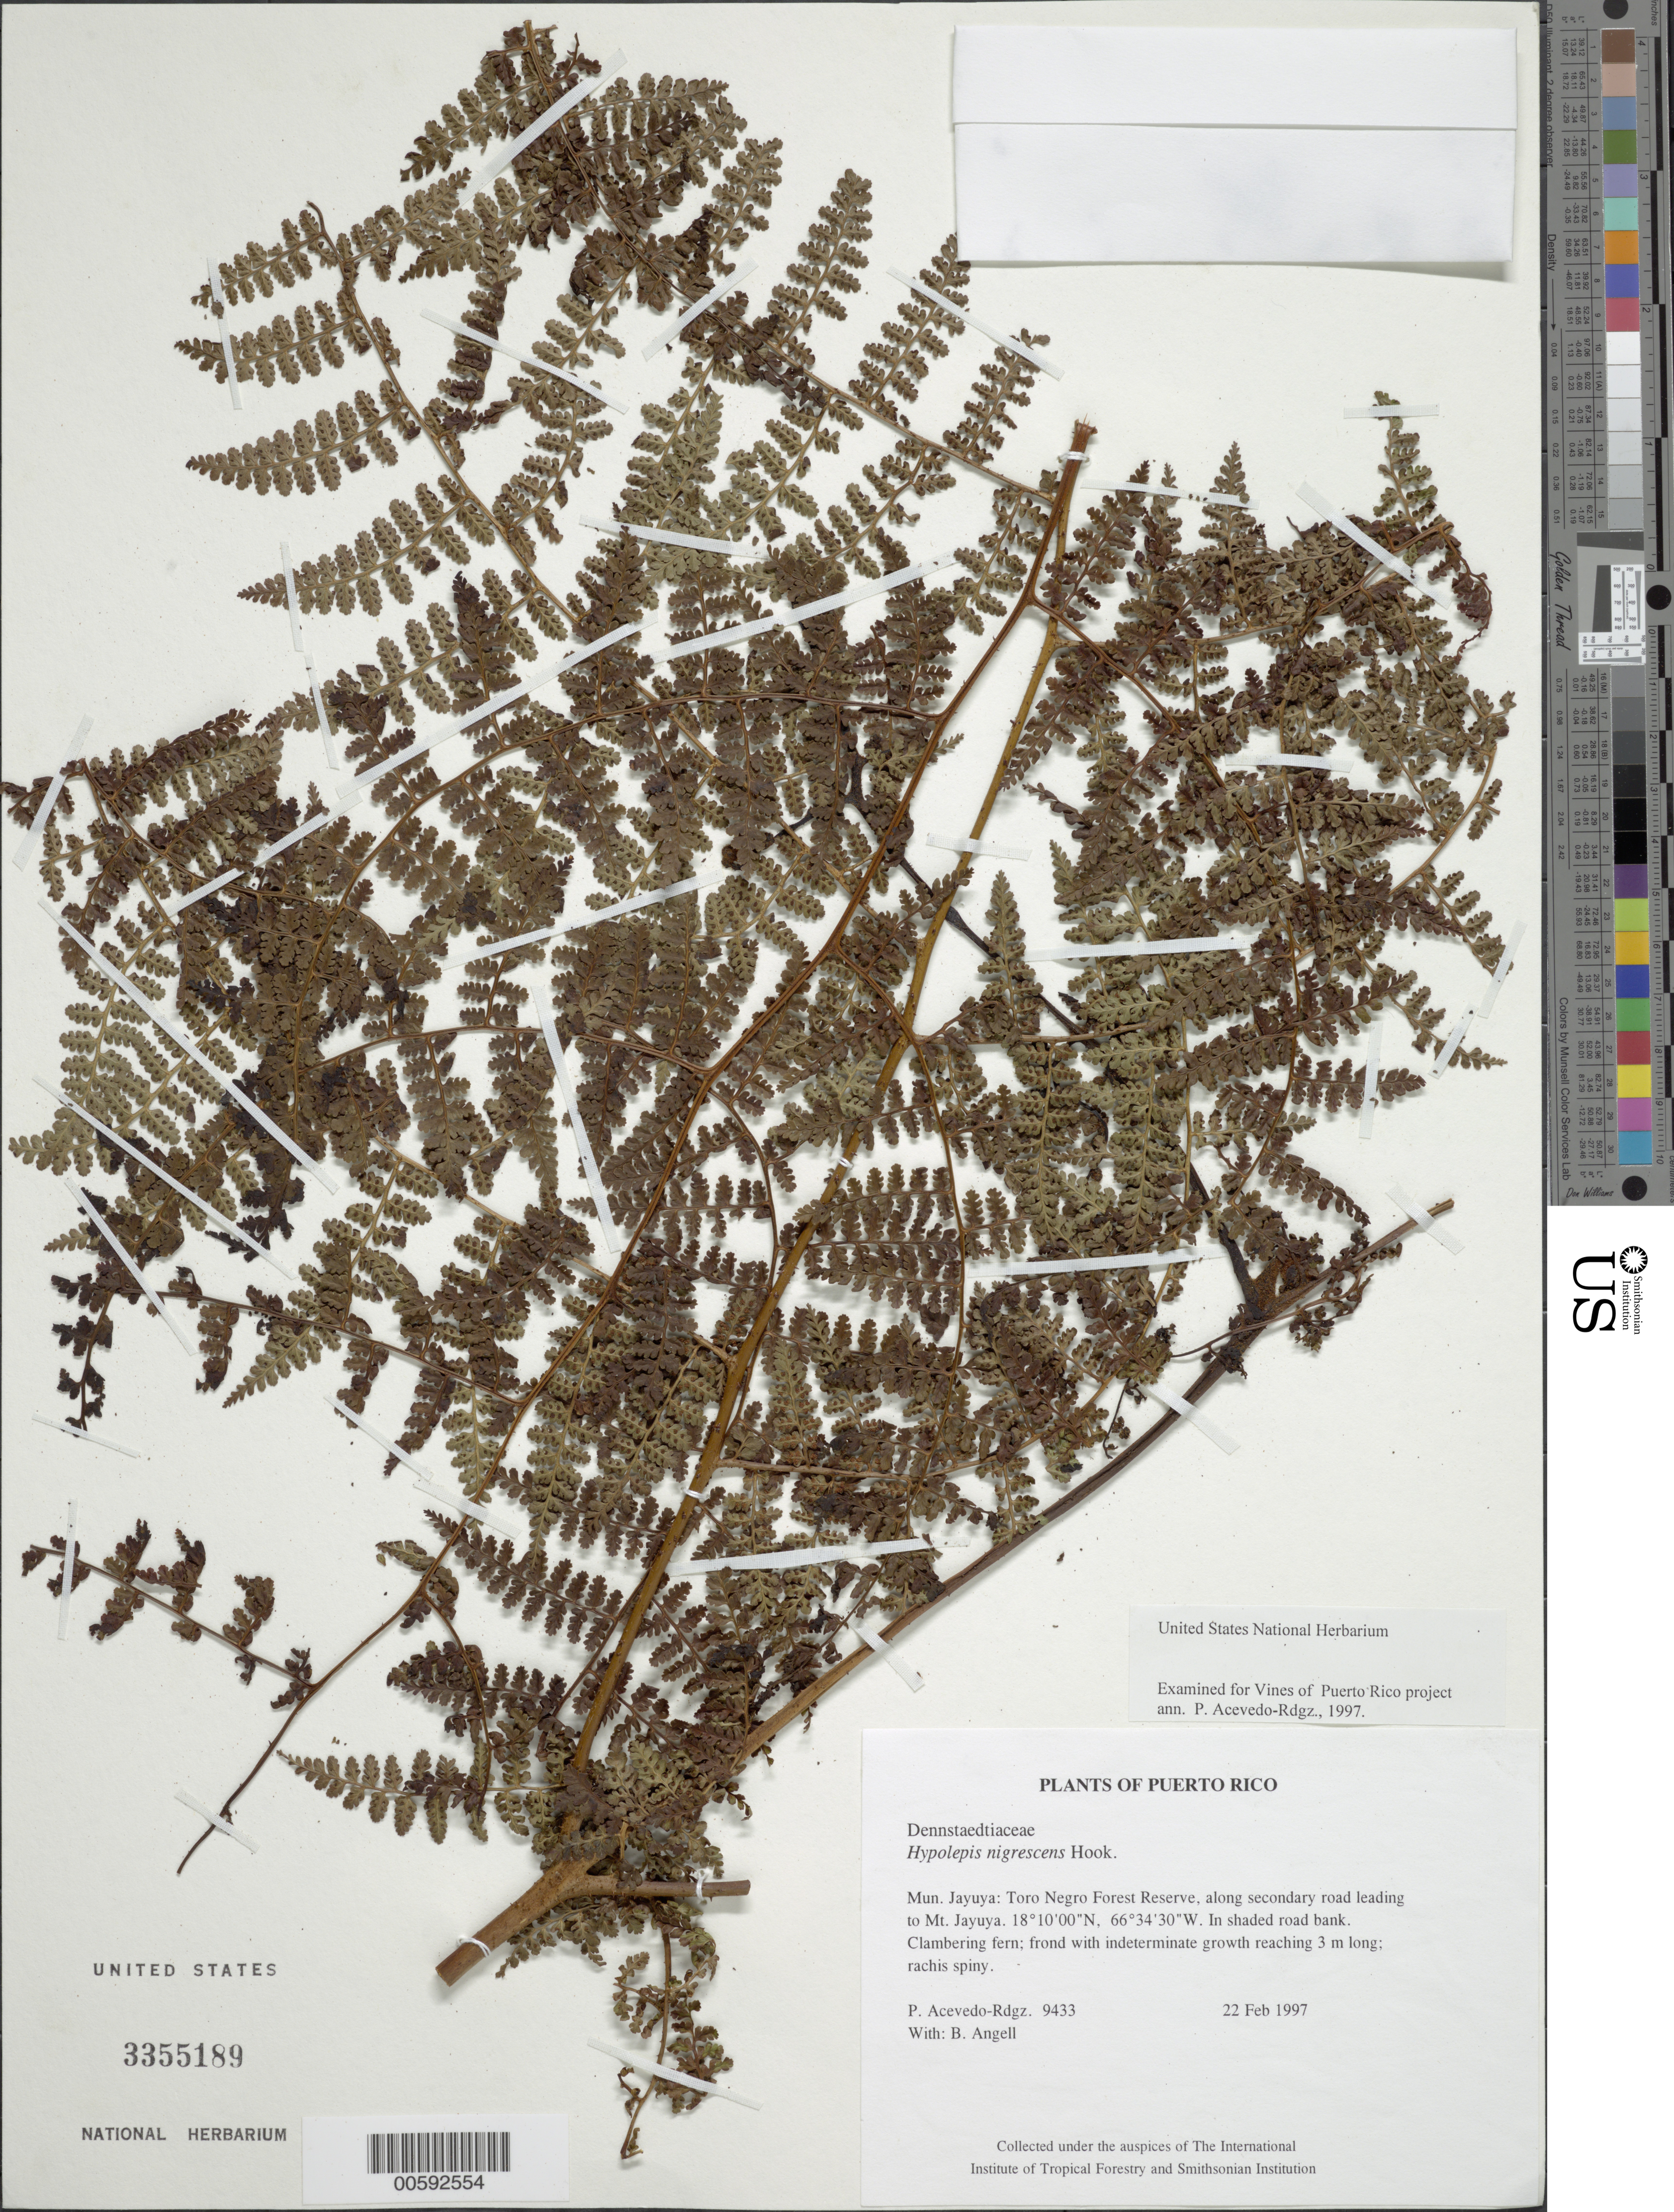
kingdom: Plantae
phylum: Tracheophyta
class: Polypodiopsida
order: Polypodiales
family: Dennstaedtiaceae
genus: Hypolepis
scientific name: Hypolepis nigrescens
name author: Hook.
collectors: P. Acevedo-Rodr. & Bobbi Angell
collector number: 9433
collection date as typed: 22 Feb 1997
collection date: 1997-02-22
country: Puerto Rico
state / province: Jayuya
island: Puerto Rico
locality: Jayuya: Toro Negro Forest Reserve, along secondary road leading to Mt. Jayuya.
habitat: In shaded road bank.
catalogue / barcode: US 3355189